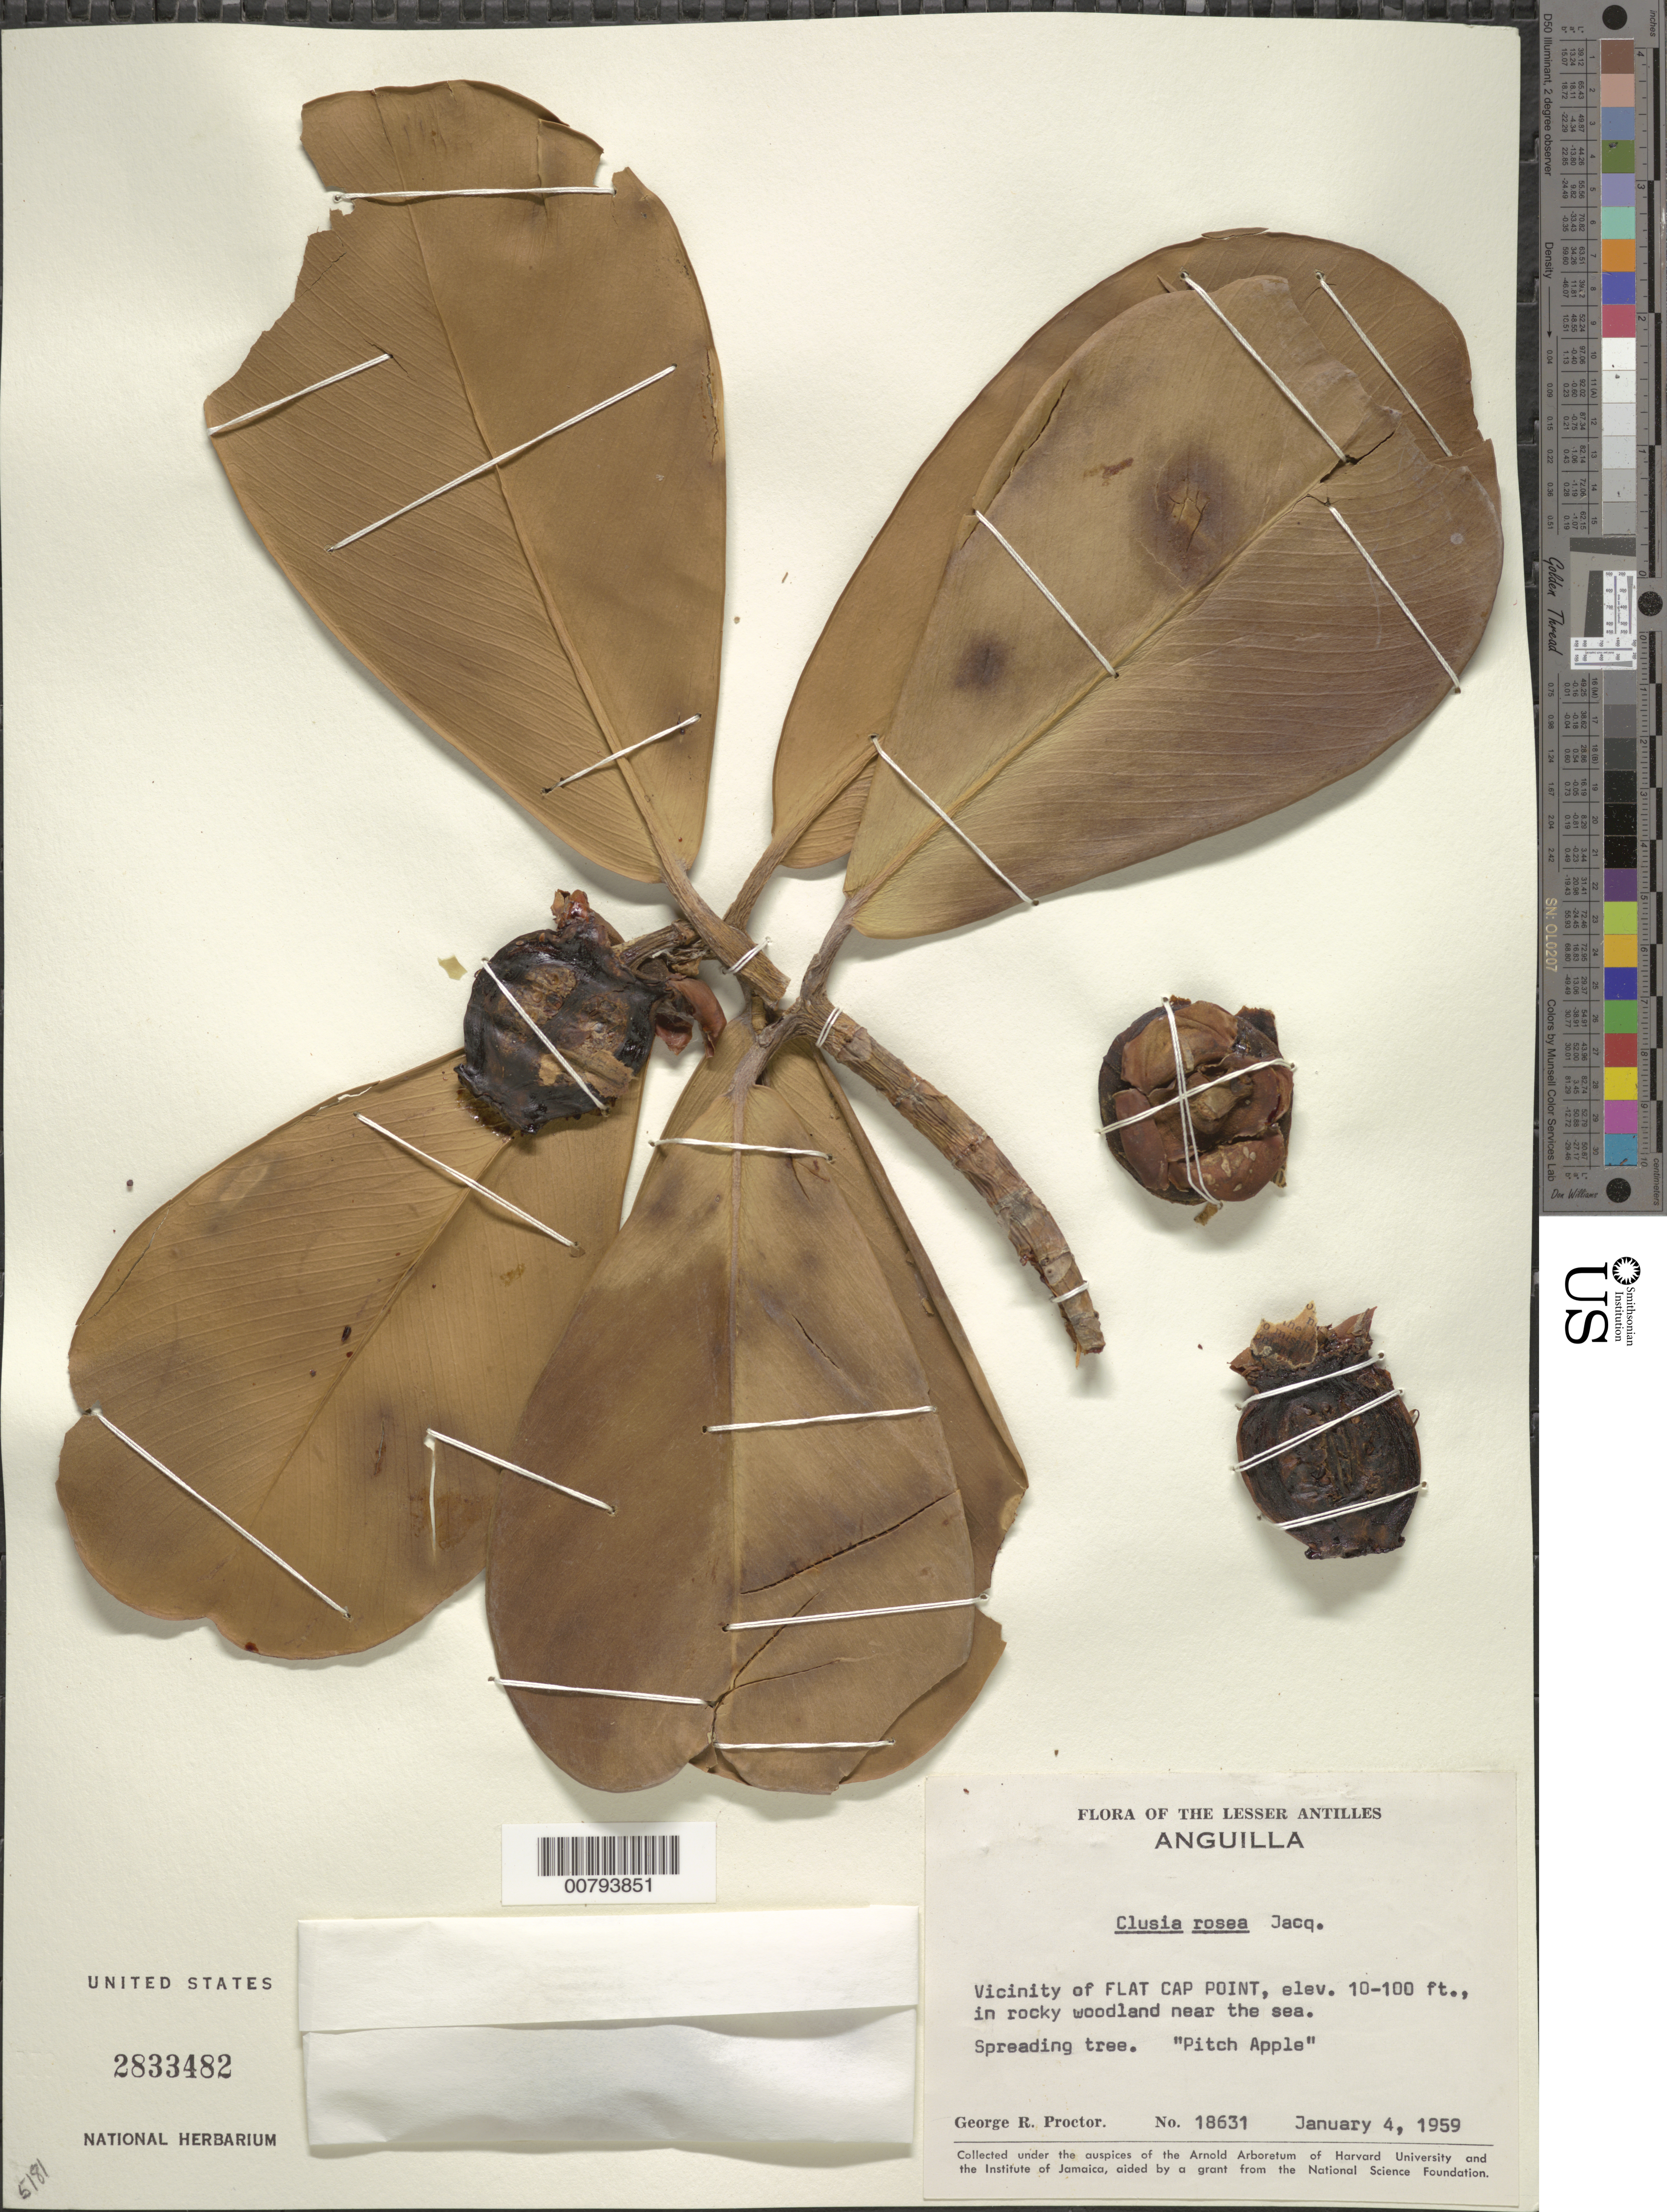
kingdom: Plantae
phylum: Tracheophyta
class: Magnoliopsida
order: Malpighiales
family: Clusiaceae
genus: Clusia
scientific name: Clusia rosea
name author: Jacq.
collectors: G. R. Proctor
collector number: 18631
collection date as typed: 04 Jan 1959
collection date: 1959-01-04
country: Anguilla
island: Anguilla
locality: Vicinity of Flat Cap Point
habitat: Rocky woodland near the sea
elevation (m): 3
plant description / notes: Common name: Pitch apple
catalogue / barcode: US 2833482